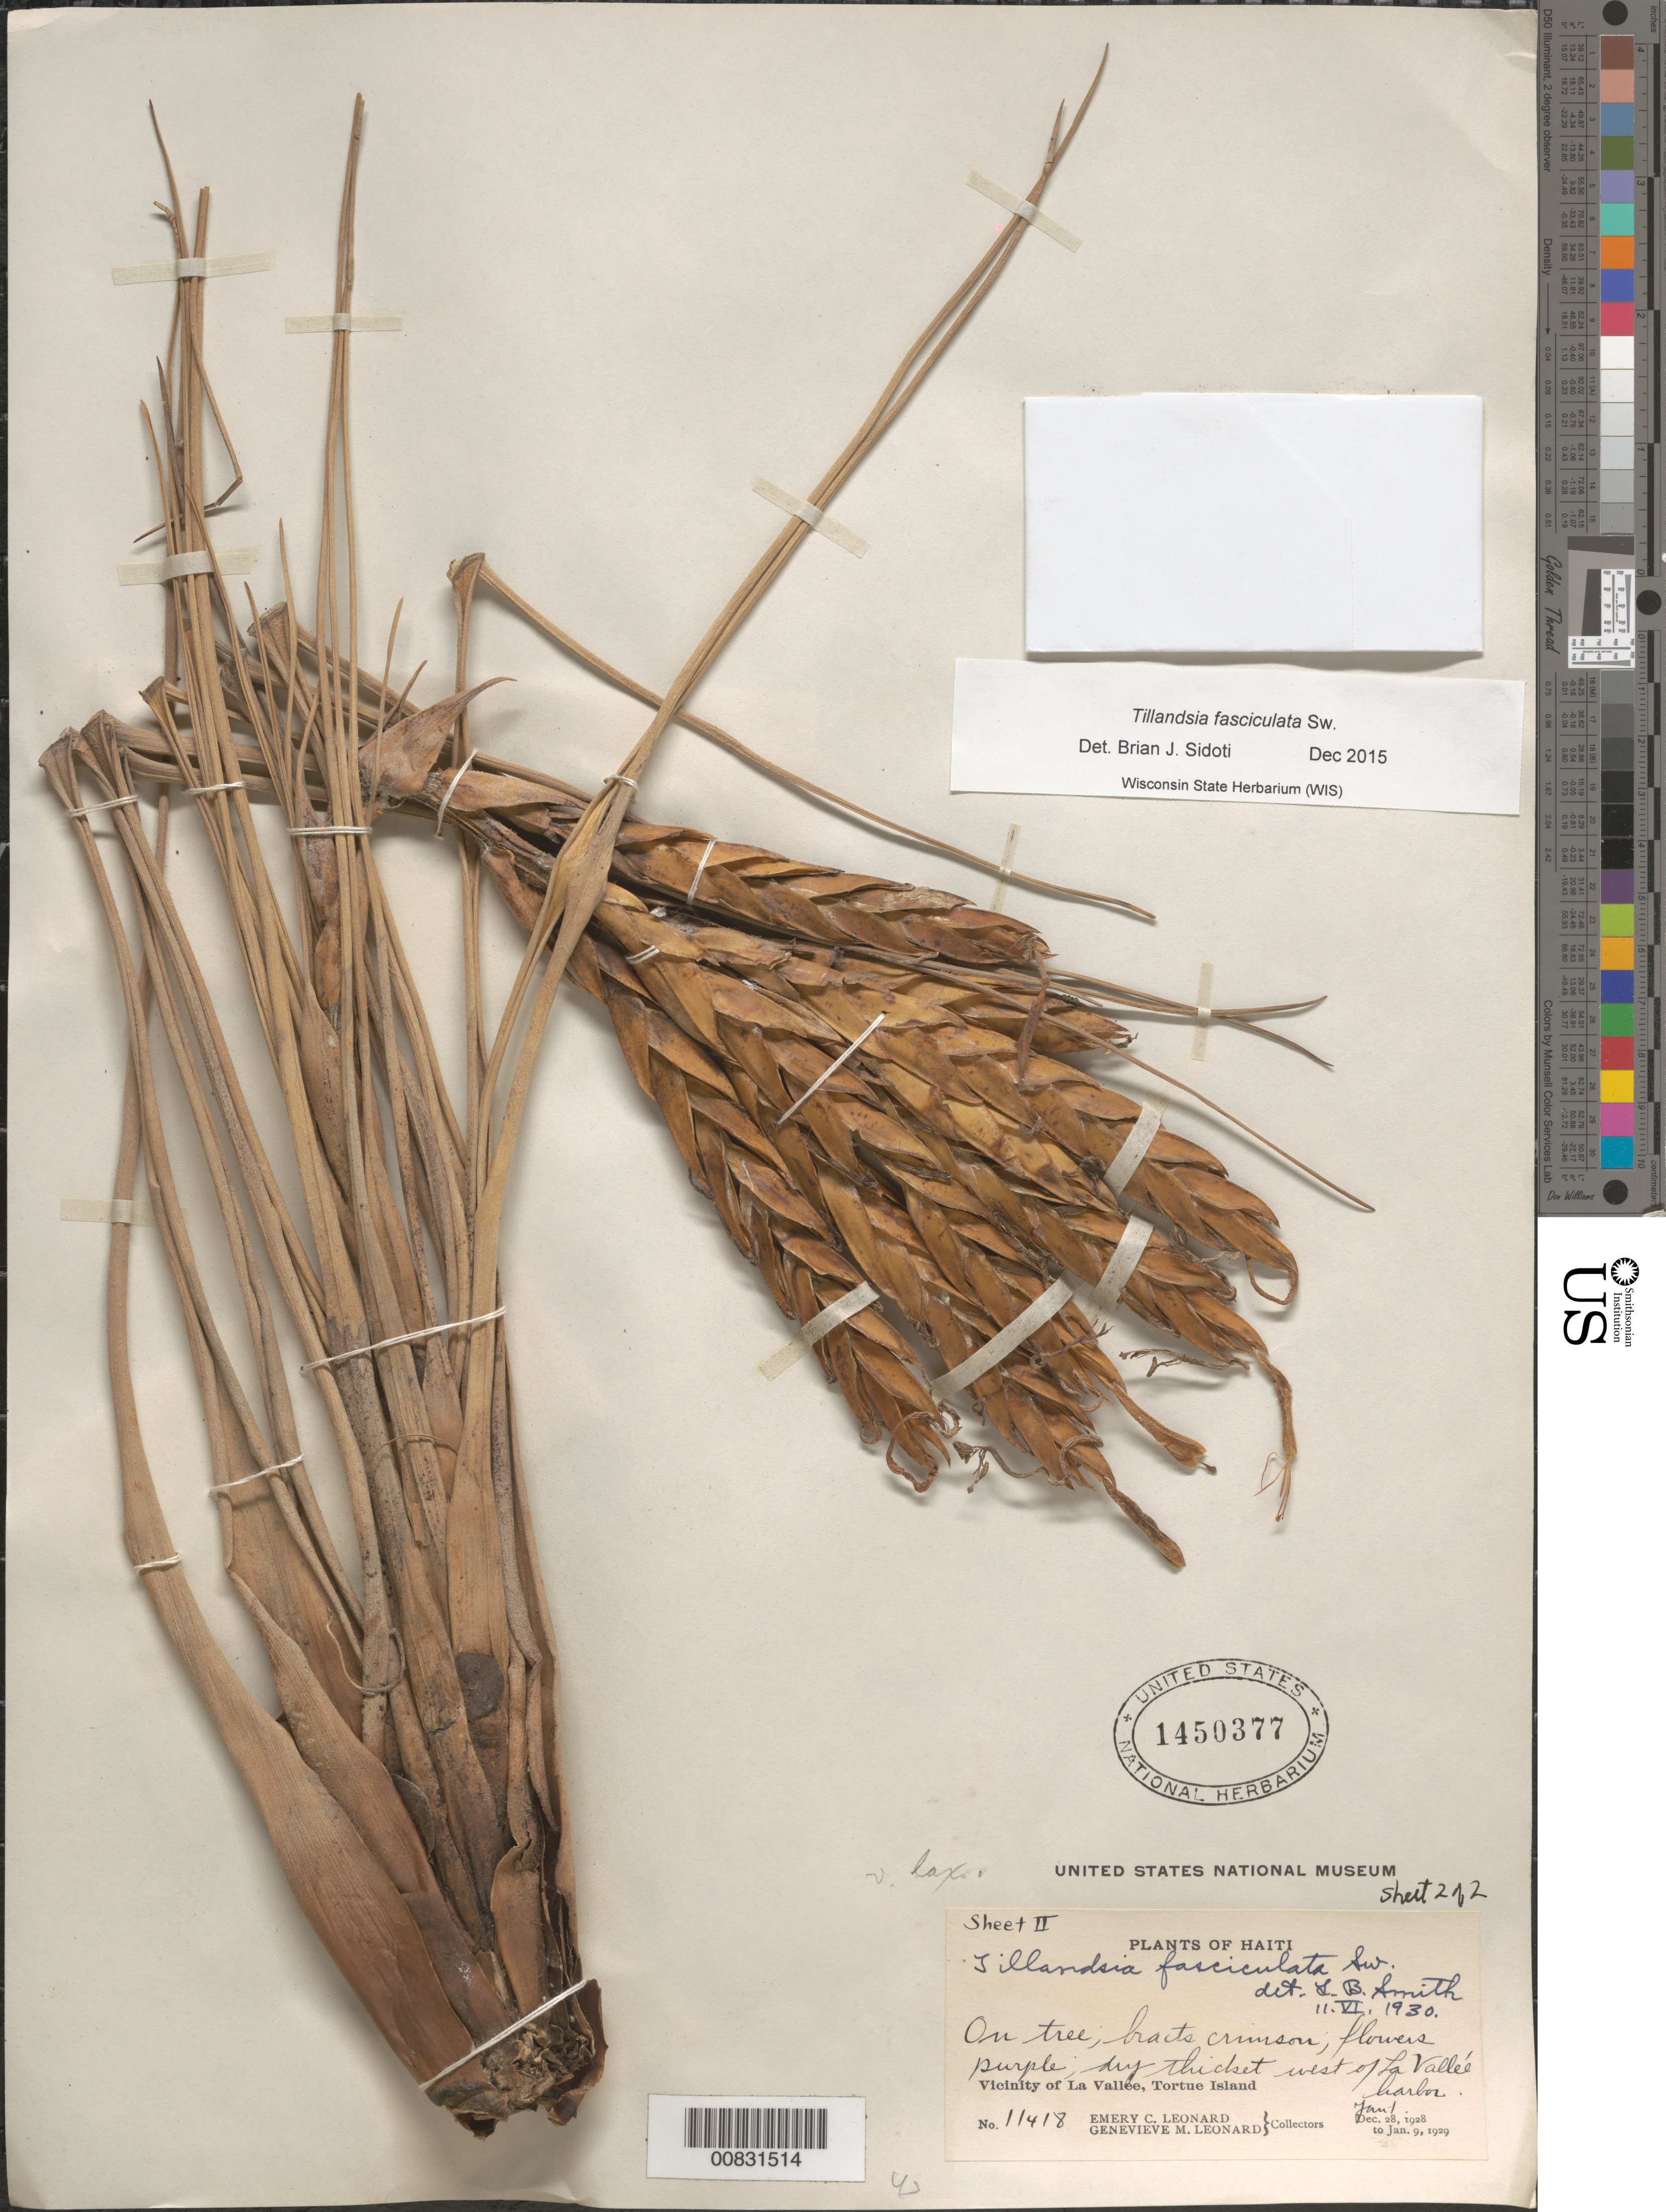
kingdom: Plantae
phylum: Tracheophyta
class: Liliopsida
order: Poales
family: Bromeliaceae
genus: Tillandsia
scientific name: Tillandsia fasciculata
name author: Sw.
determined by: Sidoti, B. J.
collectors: E. C. Leonard & G. M. Leonard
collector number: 11418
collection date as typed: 01 Jan 1929 to 09 Jan 1929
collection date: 1929-01-01/1929-01-09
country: Haiti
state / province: Nord-Óuest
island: Île de la Tortue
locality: Vicinity of La Vallée, Tortue Island. West of La Vallée harbor.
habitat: On tree. Dry thicket.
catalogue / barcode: US 1450377